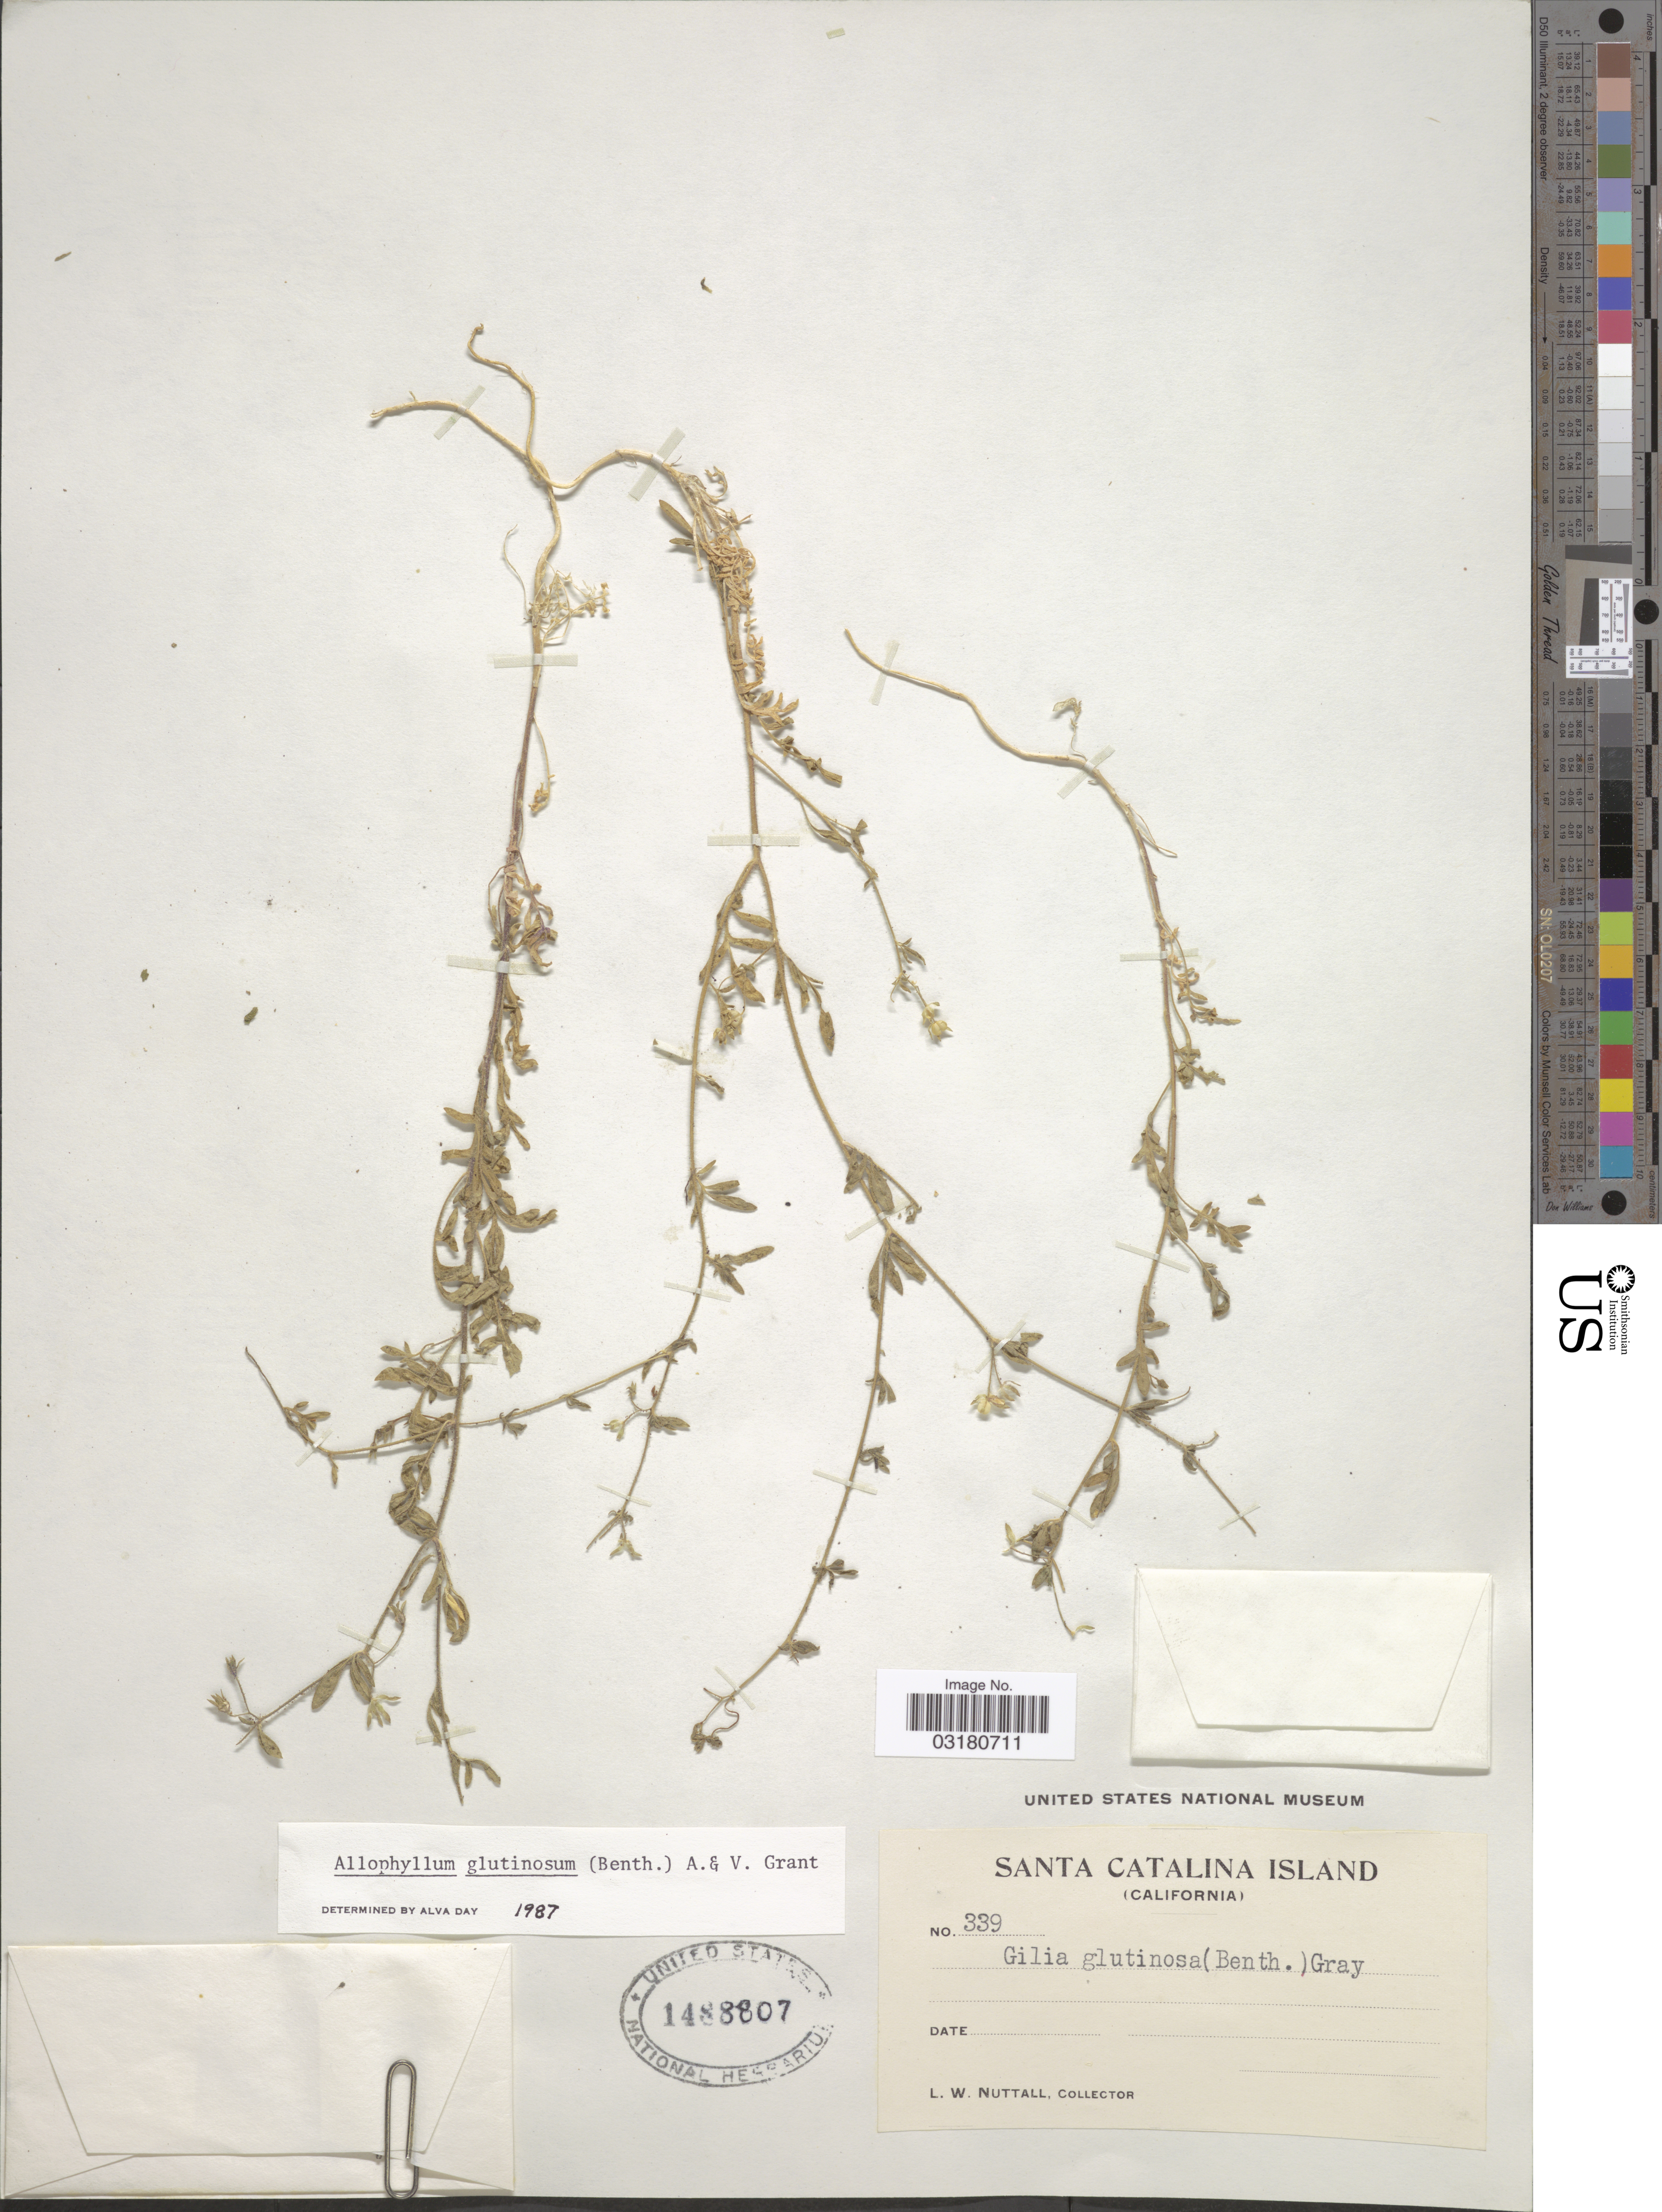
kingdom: Plantae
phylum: Tracheophyta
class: Magnoliopsida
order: Ericales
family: Polemoniaceae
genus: Allophyllum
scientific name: Allophyllum glutinosum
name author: (Benth.) A.D. Grant & V.E. Grant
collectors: L. W. Nuttall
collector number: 339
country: United States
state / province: California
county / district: Los Angeles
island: Santa Catalina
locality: Santa Catalina Island.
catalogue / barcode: US 1488807